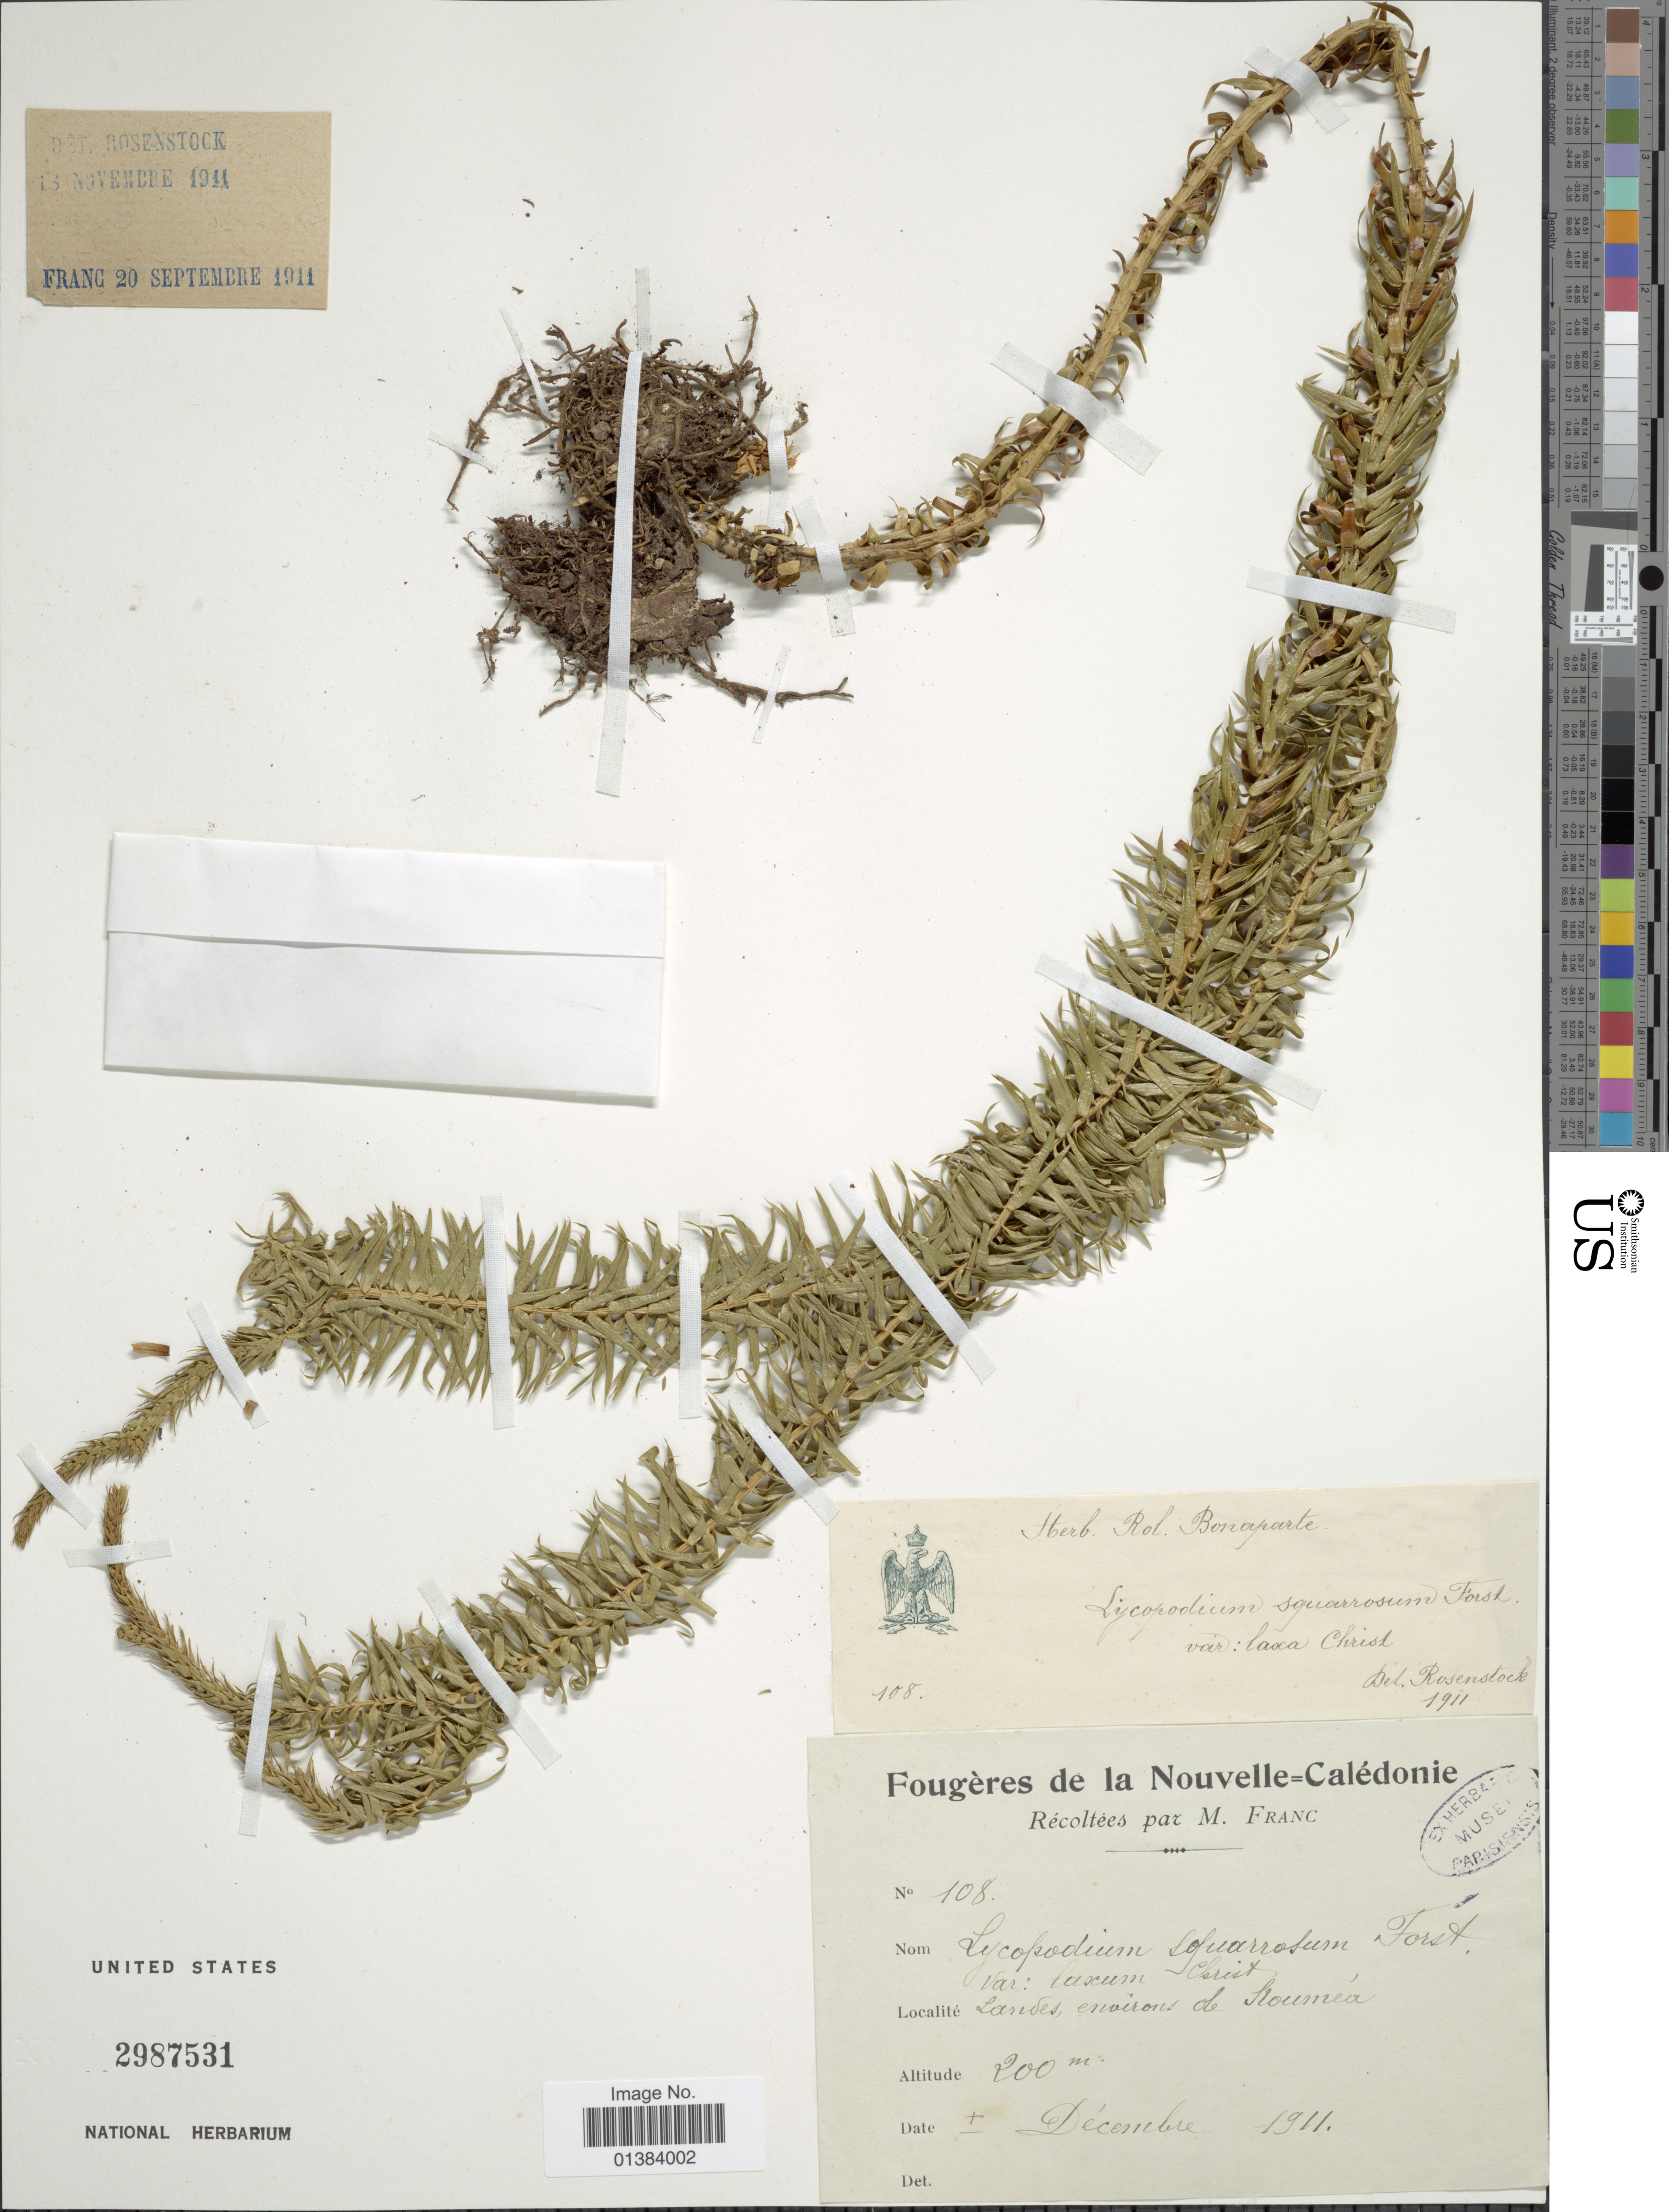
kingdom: Plantae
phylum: Tracheophyta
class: Lycopodiopsida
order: Lycopodiales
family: Lycopodiaceae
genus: Phlegmariurus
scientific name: Phlegmariurus nutans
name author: (Brack.) W.H. Wagner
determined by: Field, A. R.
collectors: M. Franc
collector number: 108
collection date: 1911-12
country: New Caledonia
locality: Landes, environs de Nouméa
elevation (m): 200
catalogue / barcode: US 2987531